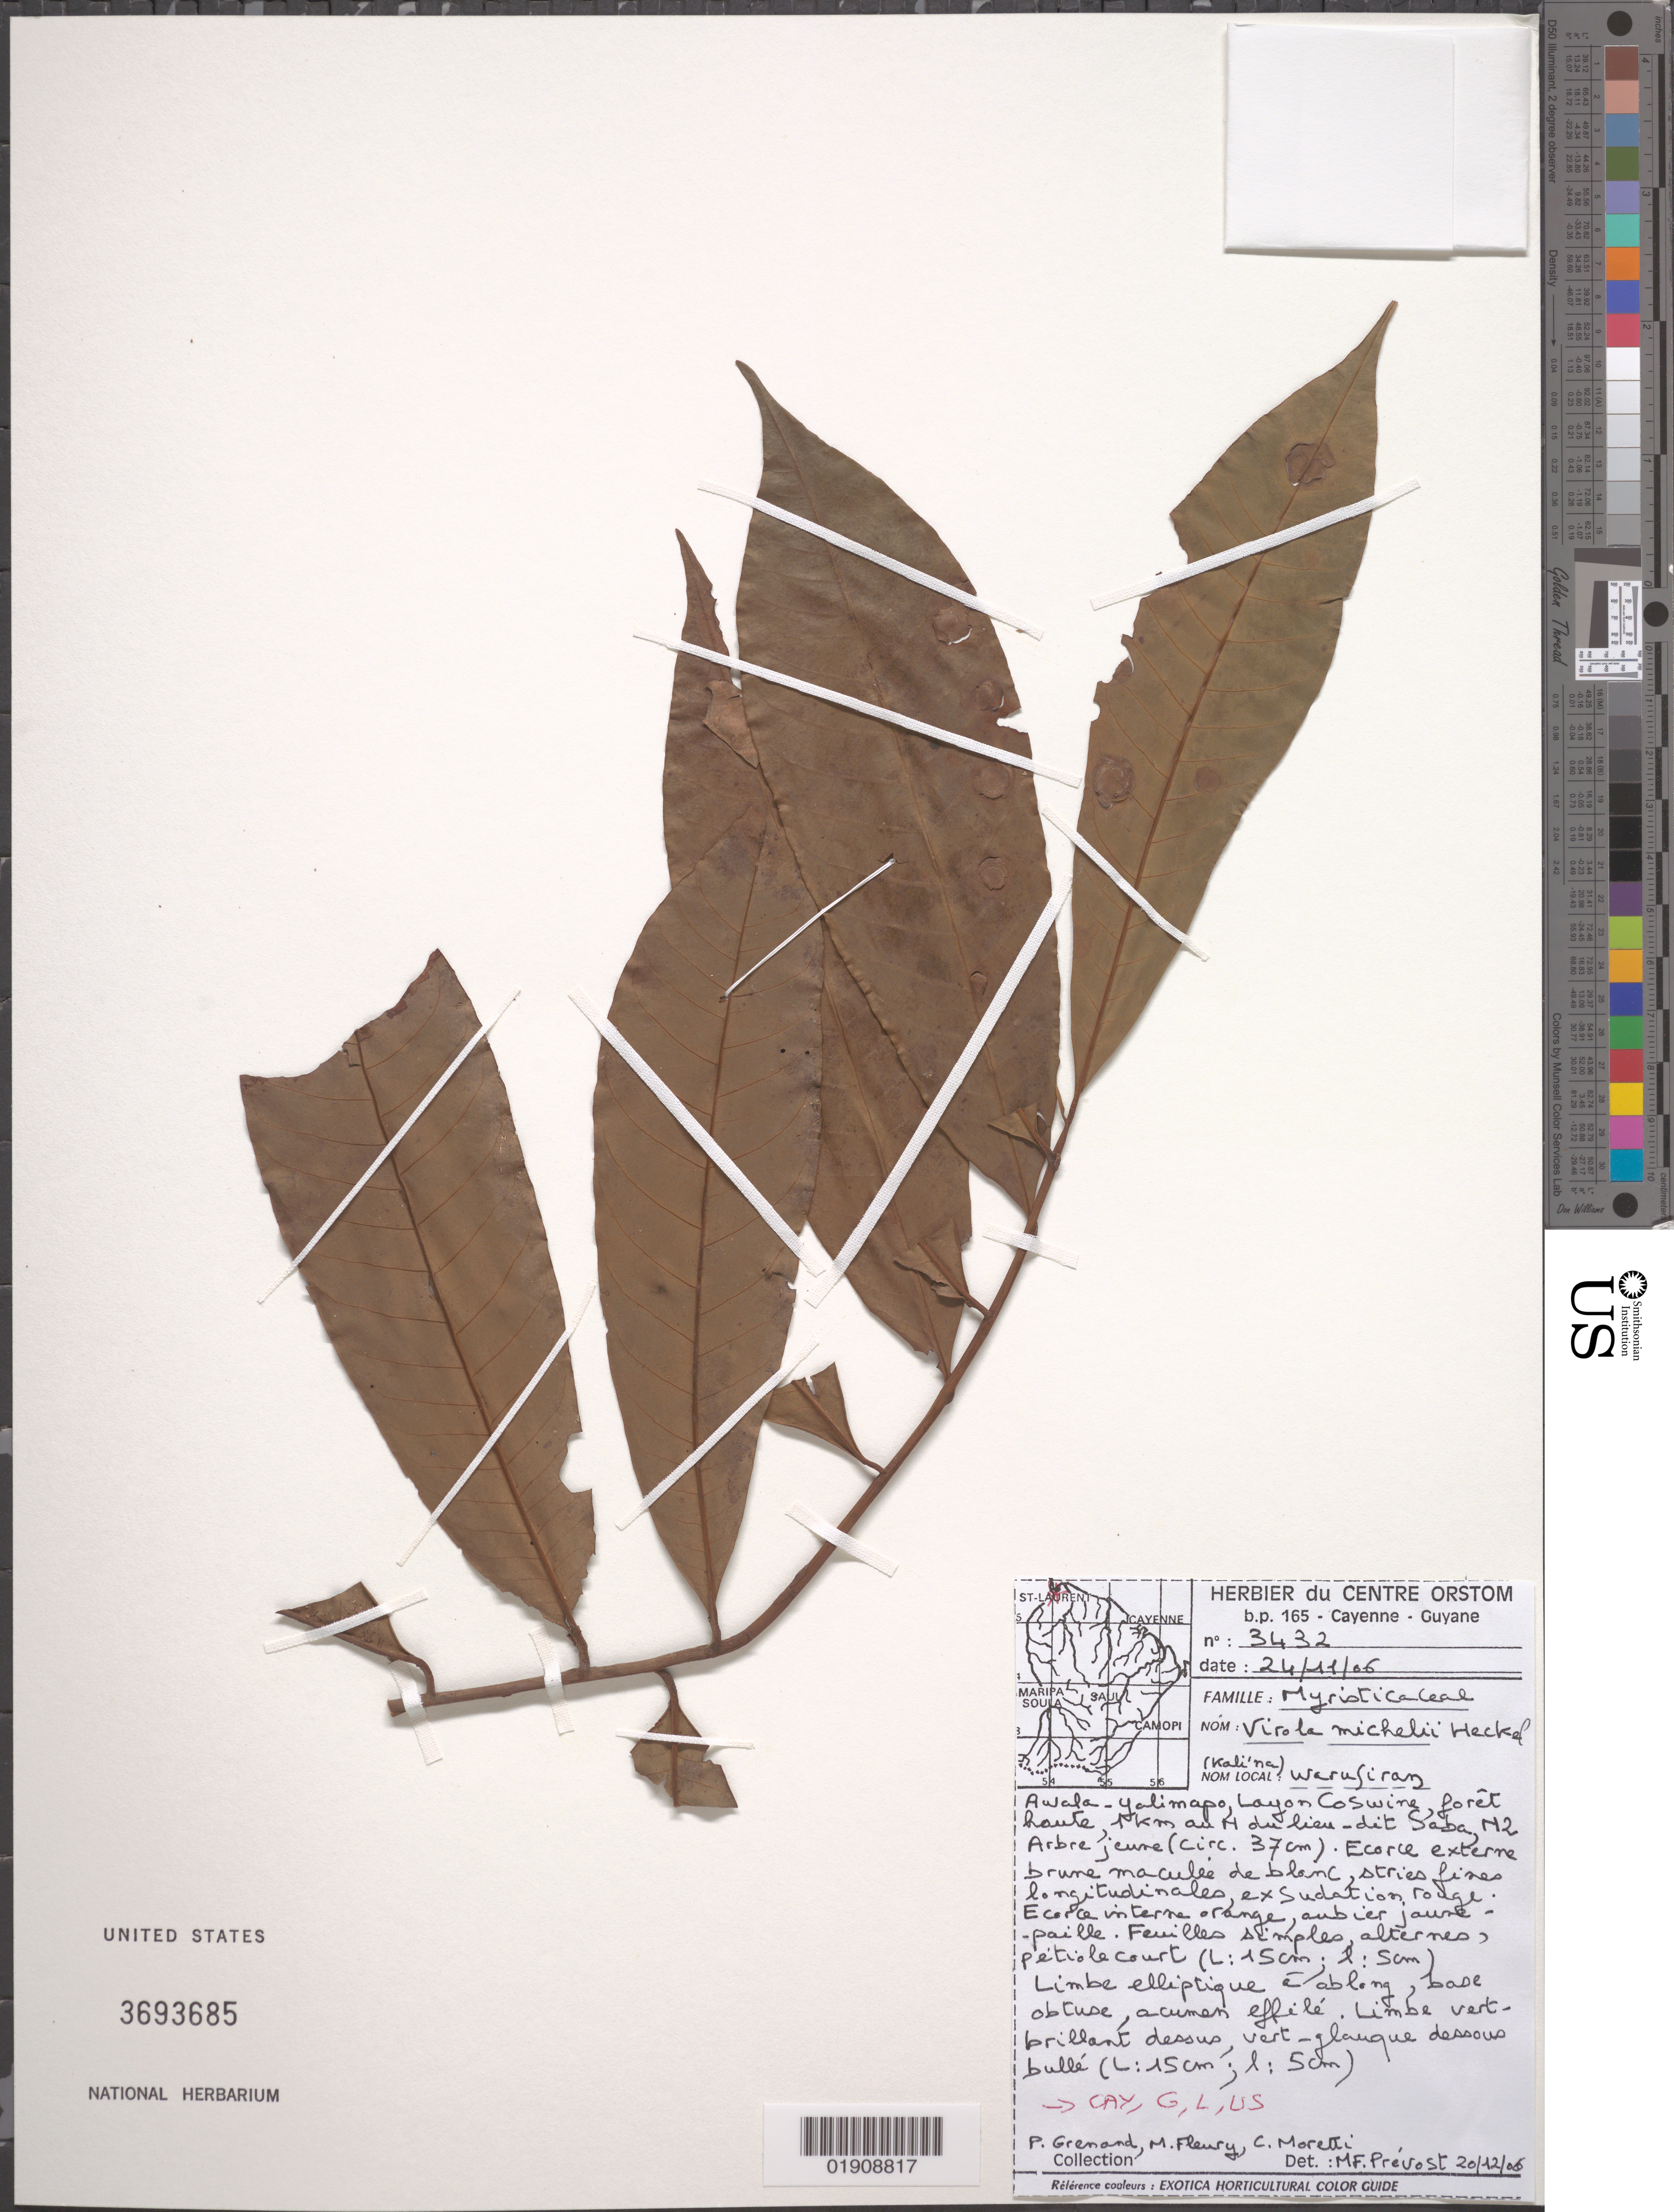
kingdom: Plantae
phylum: Tracheophyta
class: Magnoliopsida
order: Magnoliales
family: Myristicaceae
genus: Virola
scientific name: Virola michelii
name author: Heckel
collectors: P. Grenand, M. Fleury & C. Moretti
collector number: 3432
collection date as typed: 24 November 2006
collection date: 2006-11-24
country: French Guiana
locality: Awala-Yalimapo, Crique Coswine, pinotiere du lieu-dit Saba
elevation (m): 200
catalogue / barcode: US 3693685